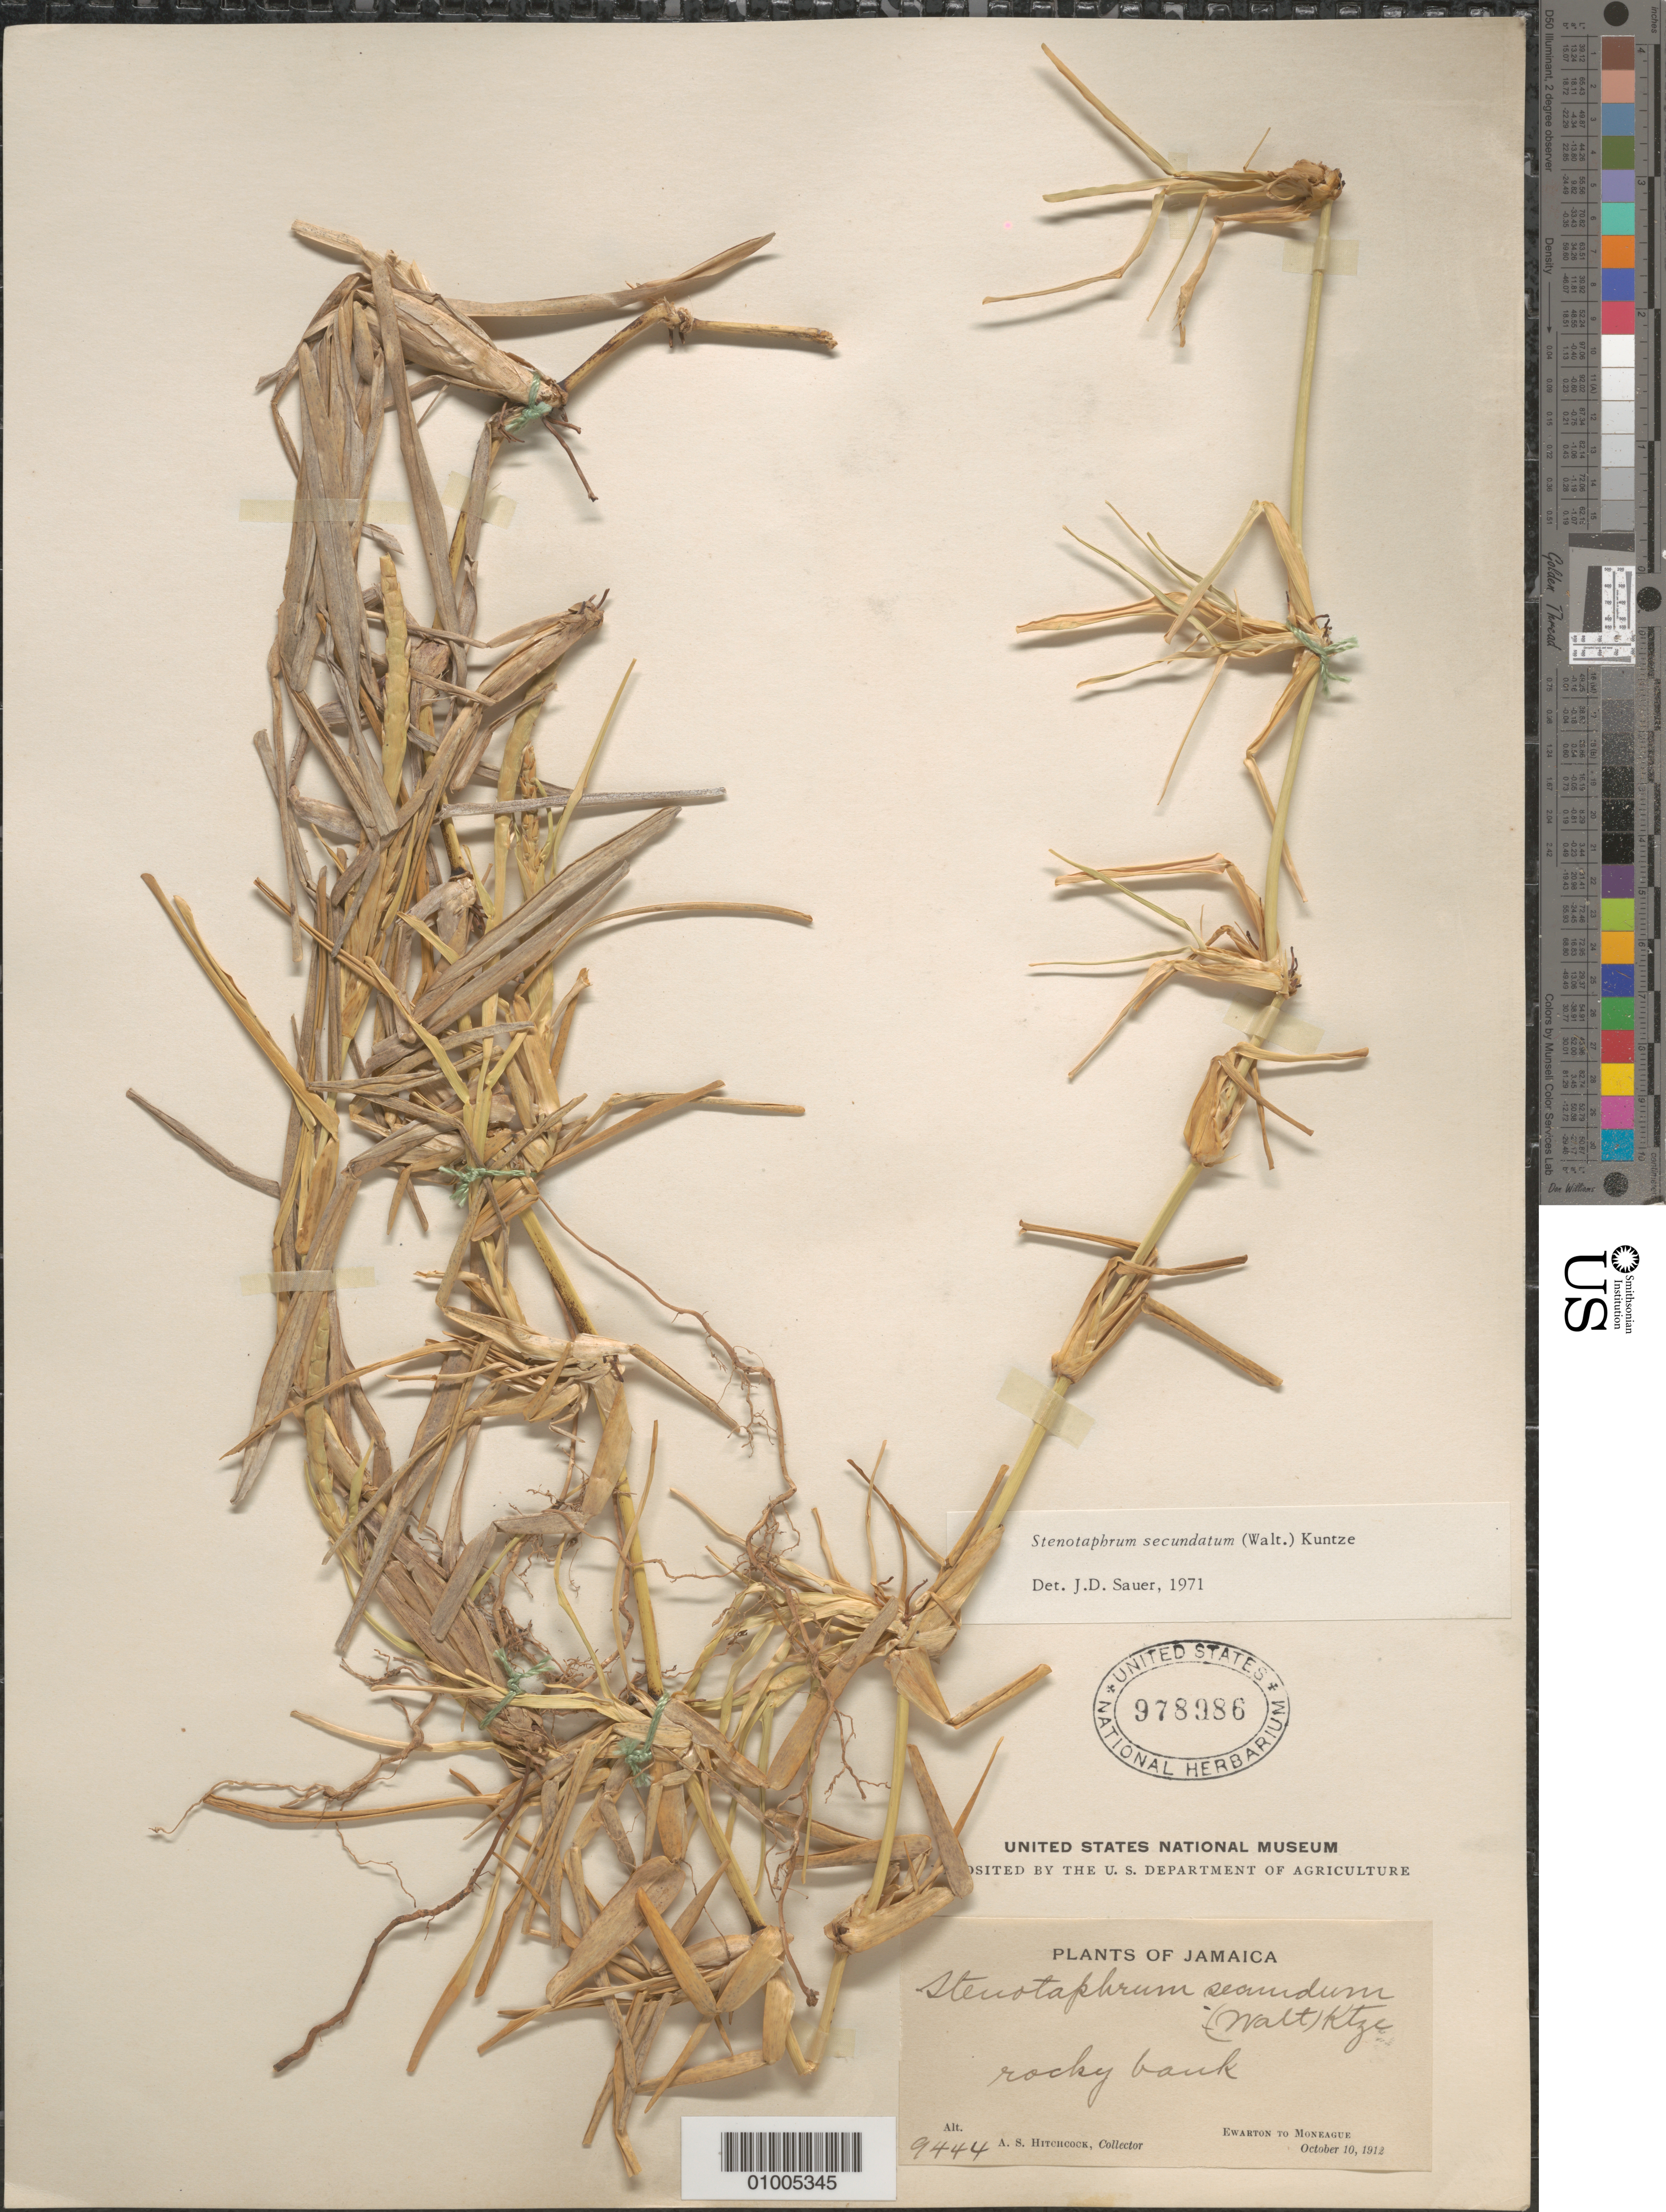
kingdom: Plantae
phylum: Tracheophyta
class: Liliopsida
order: Poales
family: Poaceae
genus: Stenotaphrum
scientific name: Stenotaphrum secundatum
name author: (Walter) Kuntze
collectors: A. S. Hitchcock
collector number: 9444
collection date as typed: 10 Oct 1912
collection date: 1912-10-10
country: Jamaica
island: Jamaica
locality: rocky bank. Ewarton to Moneague.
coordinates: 0 N, 0 E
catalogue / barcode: US 978986